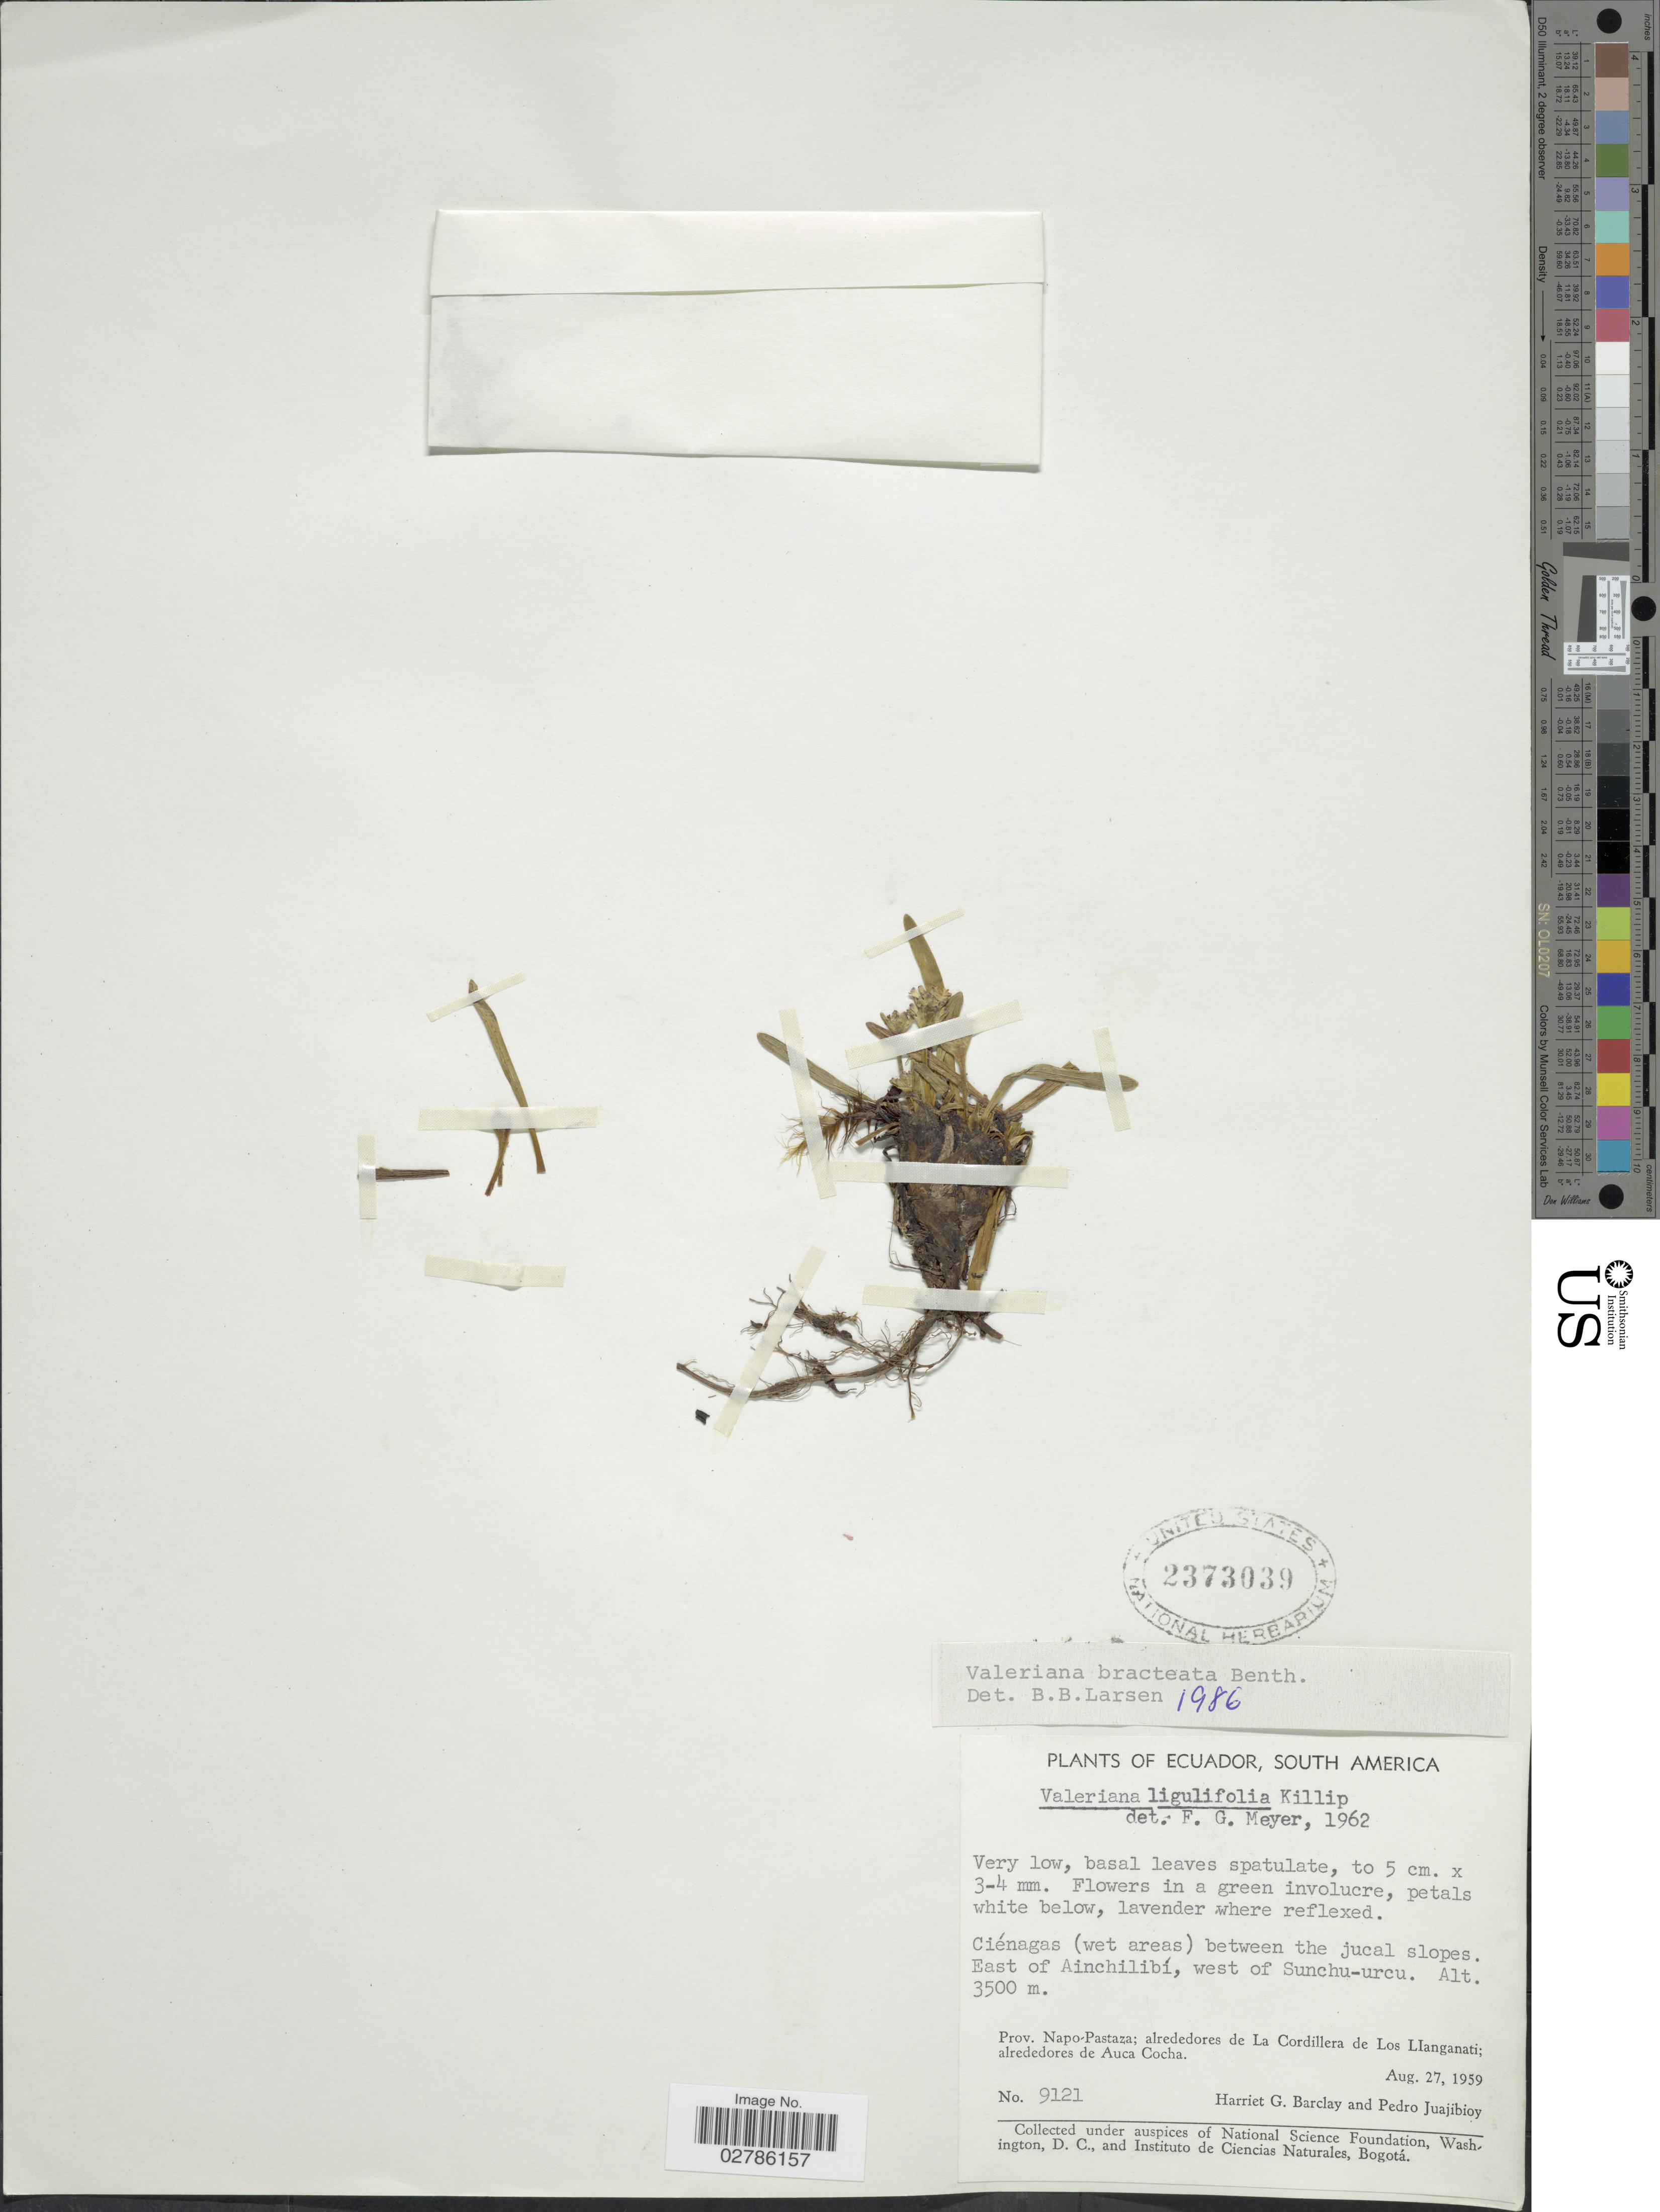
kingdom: Plantae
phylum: Tracheophyta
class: Magnoliopsida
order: Dipsacales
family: Caprifoliaceae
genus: Phyllactis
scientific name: Phyllactis bracteata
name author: (Benth.) Wedd.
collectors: H. G. Barclay & P. Juajibioy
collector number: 9121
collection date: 1959-08-27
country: Ecuador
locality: Ciénagas (wet areas) between the jucal slopes, East of Ainchilibí, west of Sunchu-urcu, Prov. Napo-Pastaza, alrededores de La Cordillera de Los Llanganati, alrededores de Auca Cocha.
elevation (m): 3500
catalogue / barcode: US 2373039